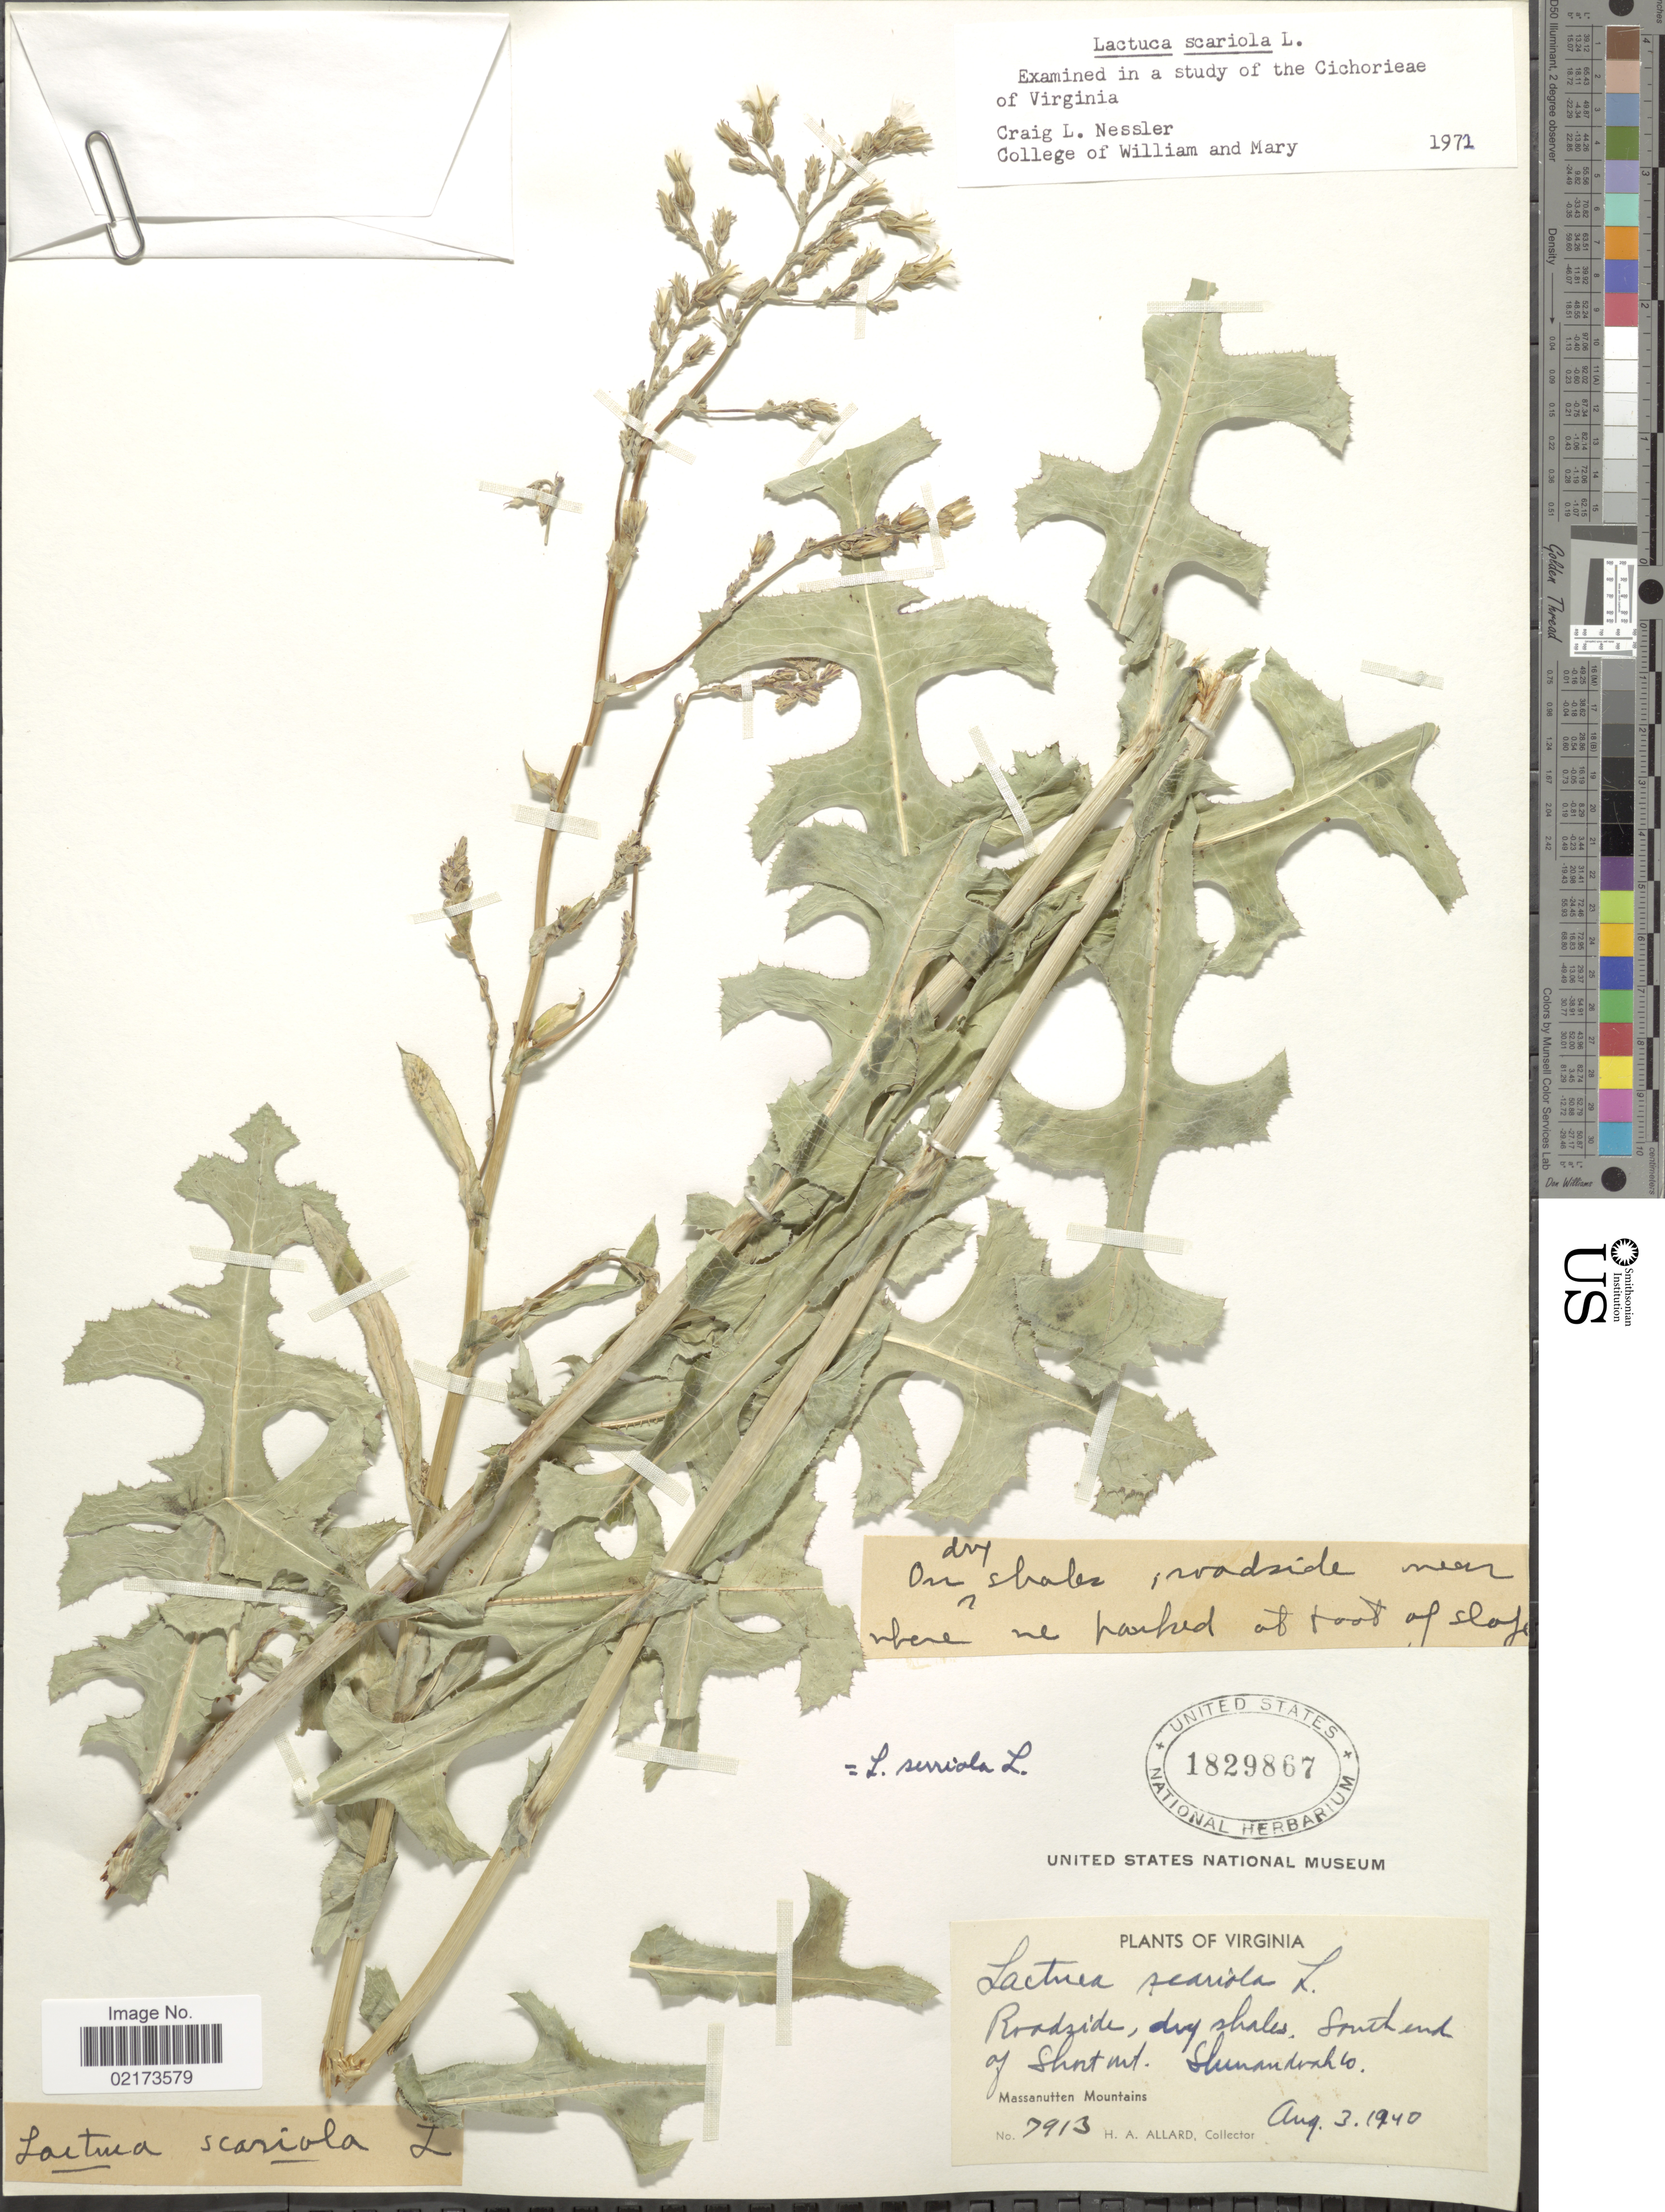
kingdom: Plantae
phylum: Tracheophyta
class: Magnoliopsida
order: Asterales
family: Asteraceae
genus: Lactuca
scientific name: Lactuca serriola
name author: L.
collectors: H. A. Allard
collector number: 7913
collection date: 1940-08-03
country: United States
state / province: Virginia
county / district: Shenandoah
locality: South end of Shortcut, Shenandoah Co., Massanutten Mountains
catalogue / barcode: US 1829867